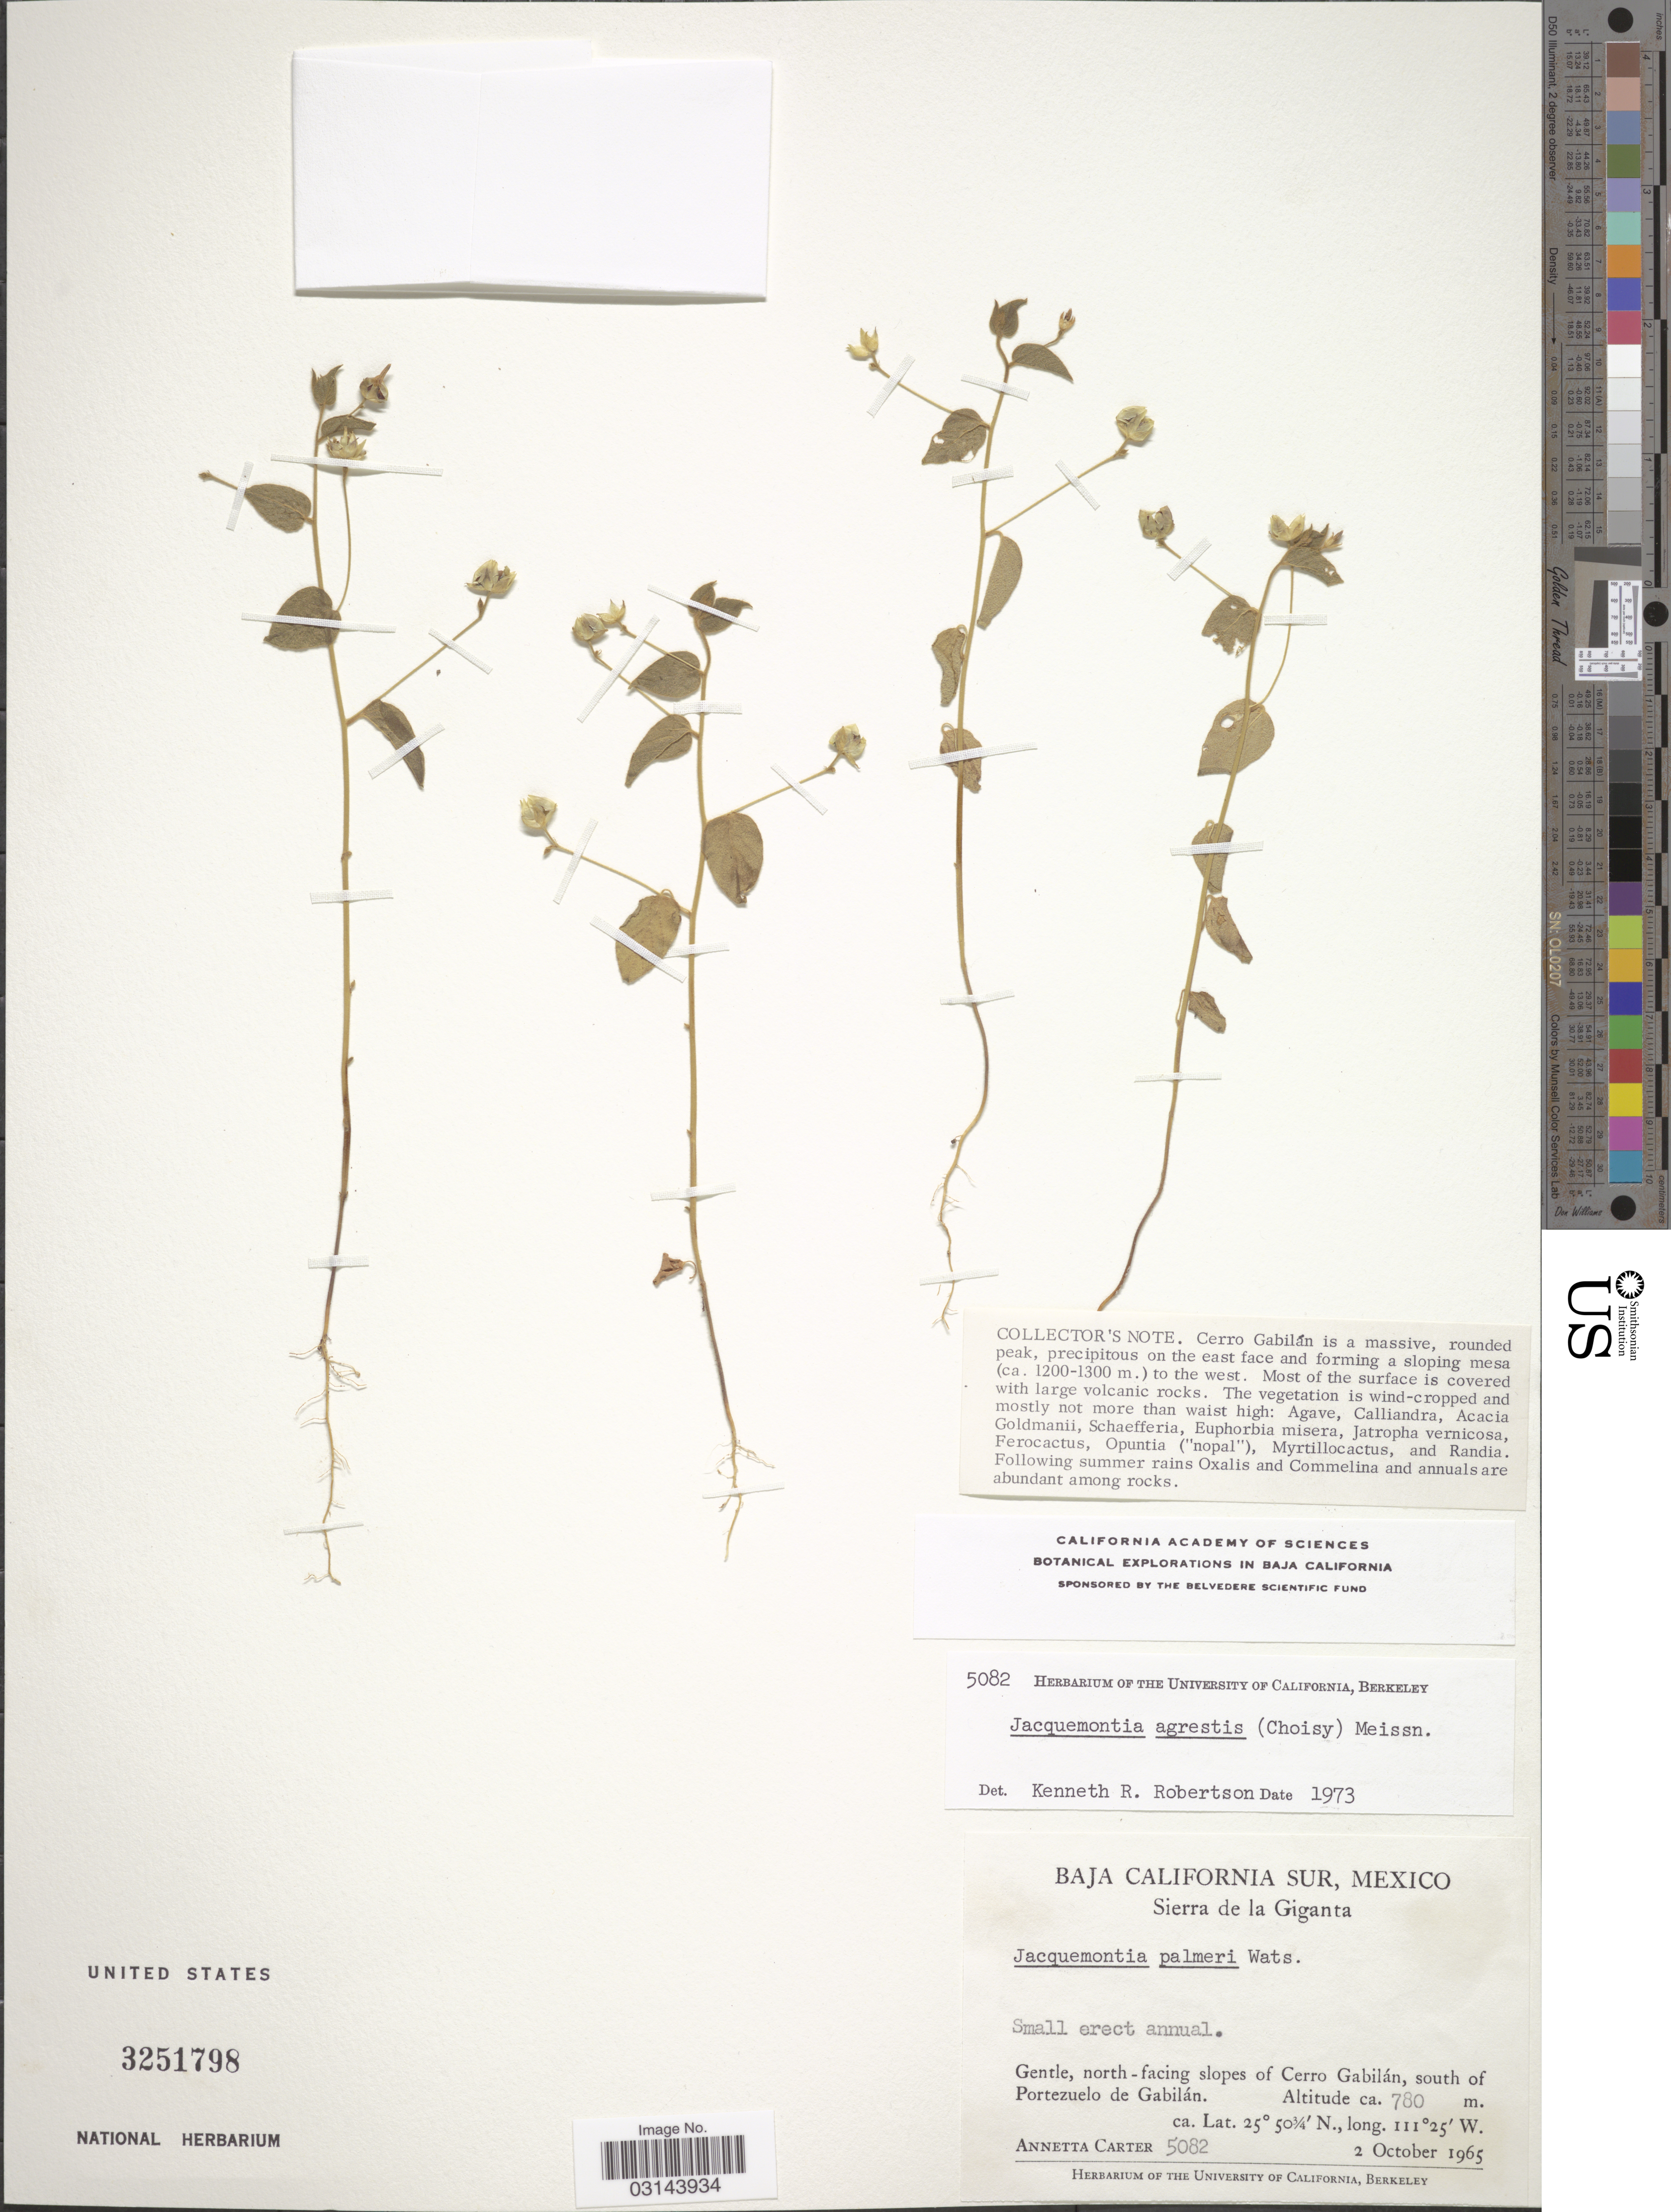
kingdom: Plantae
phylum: Tracheophyta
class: Magnoliopsida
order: Solanales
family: Convolvulaceae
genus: Jacquemontia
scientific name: Jacquemontia agrestis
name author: (Mart. ex Choisy) Meisn.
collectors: A. Carter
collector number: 5082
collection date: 1965-10-02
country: Mexico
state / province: Baja California Sur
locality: Sierra de la Giganta. Gentle, north-facing slopes of Cerro Gabilán, south of Portezuelo de Gabilán.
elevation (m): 780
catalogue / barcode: US 3251798